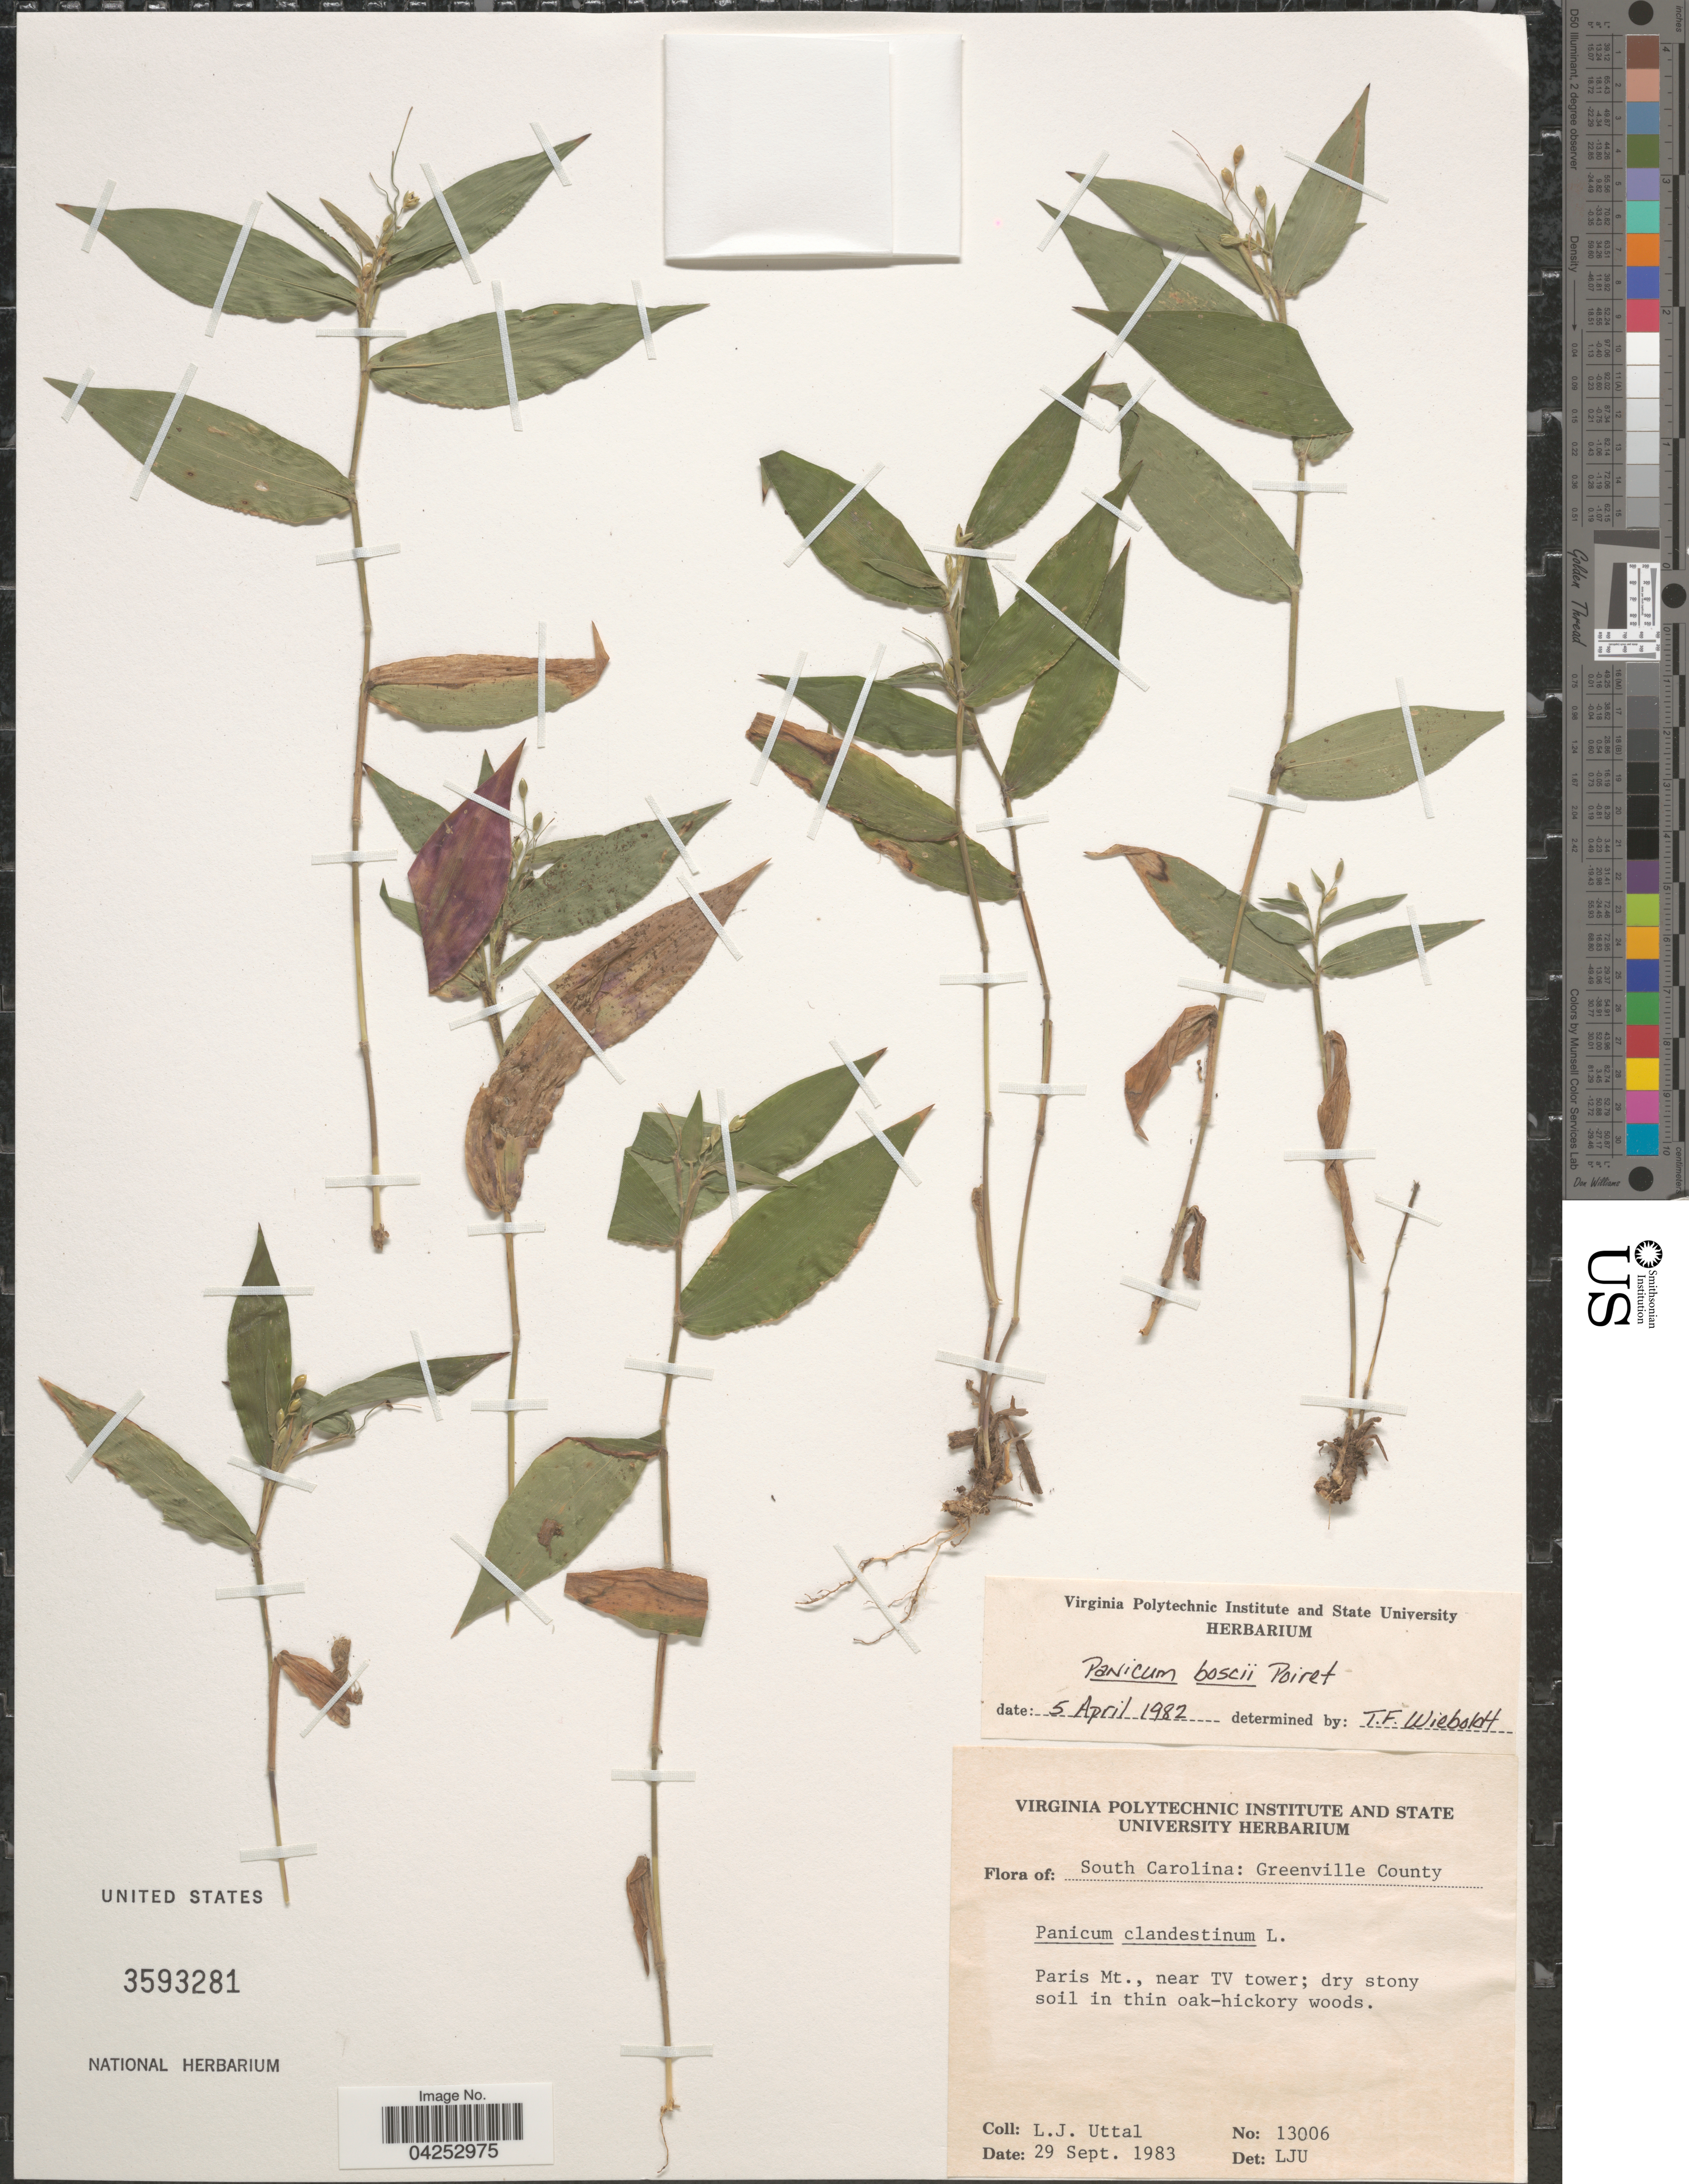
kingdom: Plantae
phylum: Tracheophyta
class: Liliopsida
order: Poales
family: Poaceae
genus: Dichanthelium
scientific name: Dichanthelium boscii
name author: (Poir.) Gould & C.A. Clark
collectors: L. Uttal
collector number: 13006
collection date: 1983-09-29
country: United States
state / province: South Carolina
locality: Greenville County. Paris Mt., near TV tower; dry stony soil in thin oak-hickory woods.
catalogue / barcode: US 3593281